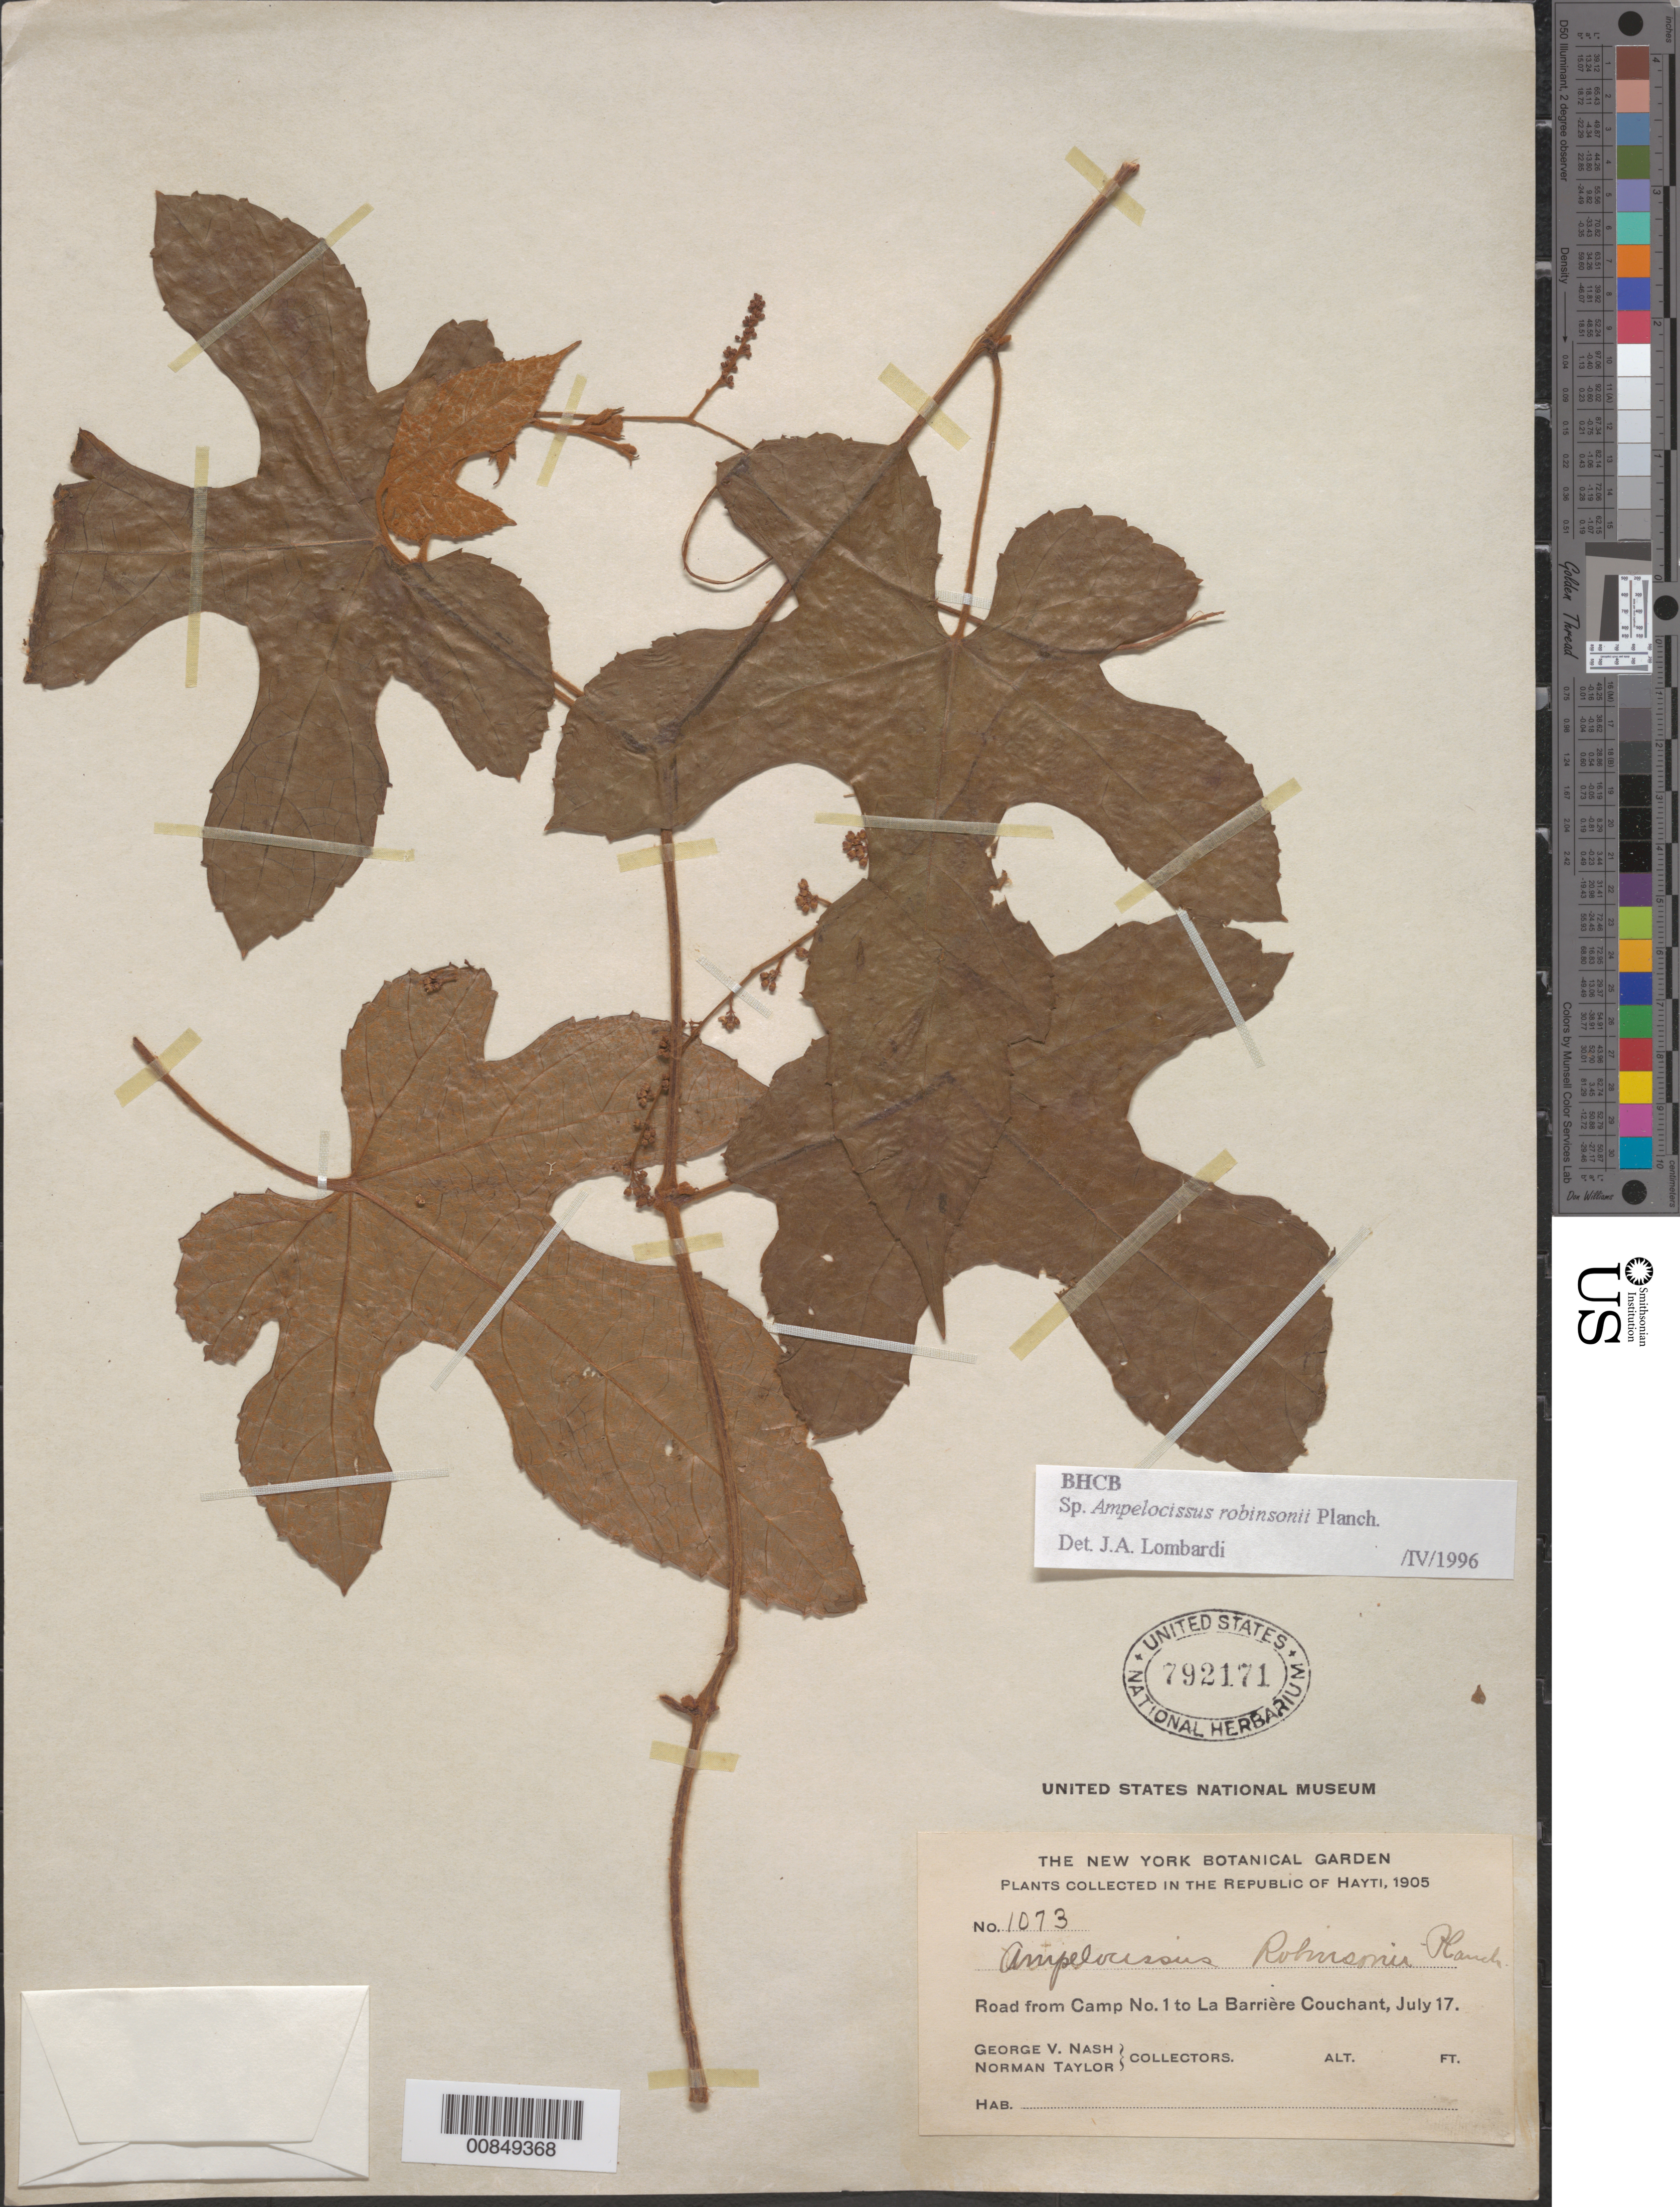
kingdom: Plantae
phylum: Tracheophyta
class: Magnoliopsida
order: Vitales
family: Vitaceae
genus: Ampelocissus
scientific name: Ampelocissus robinsonii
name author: Planch.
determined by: Lombardi, Julio A.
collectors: G. V. Nash & N. Taylor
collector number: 1073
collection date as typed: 17 Jul 1905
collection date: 1905-07-17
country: Haiti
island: Hispaniola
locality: Road from Camp No. 1 to La Barrière Couchant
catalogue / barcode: US 792171